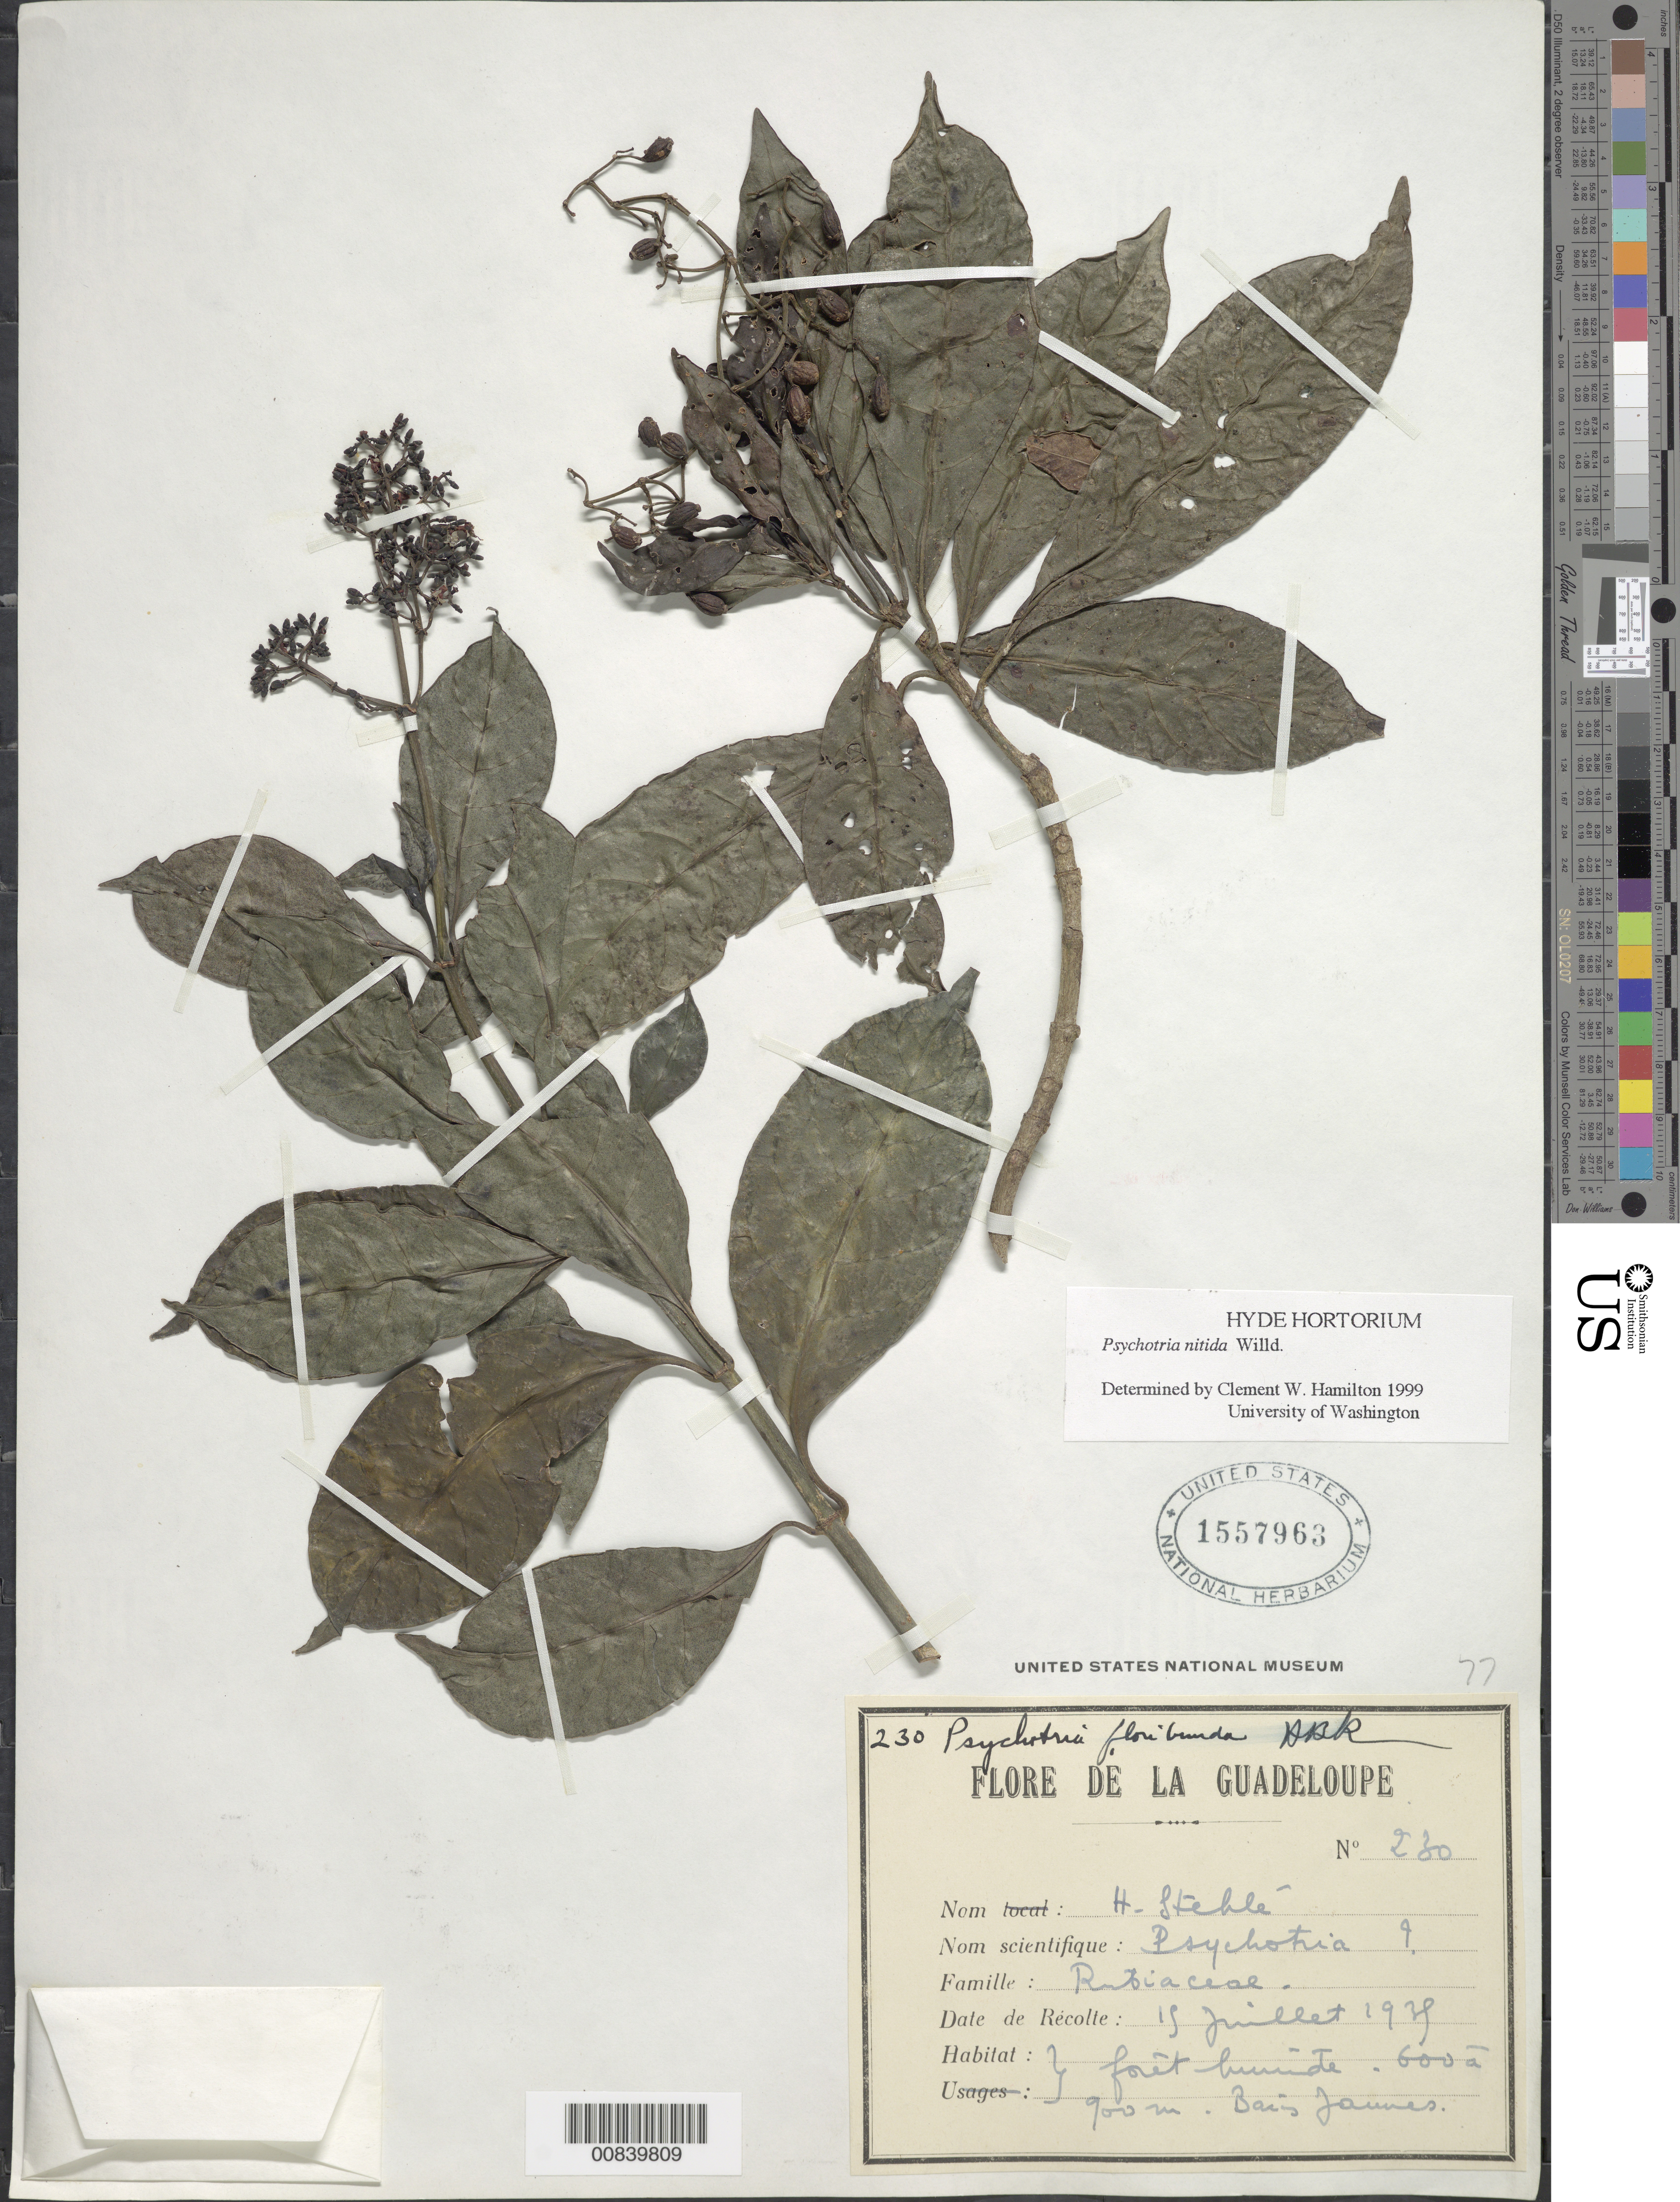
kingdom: Plantae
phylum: Tracheophyta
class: Magnoliopsida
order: Gentianales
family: Rubiaceae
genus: Psychotria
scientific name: Psychotria mapourioides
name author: DC.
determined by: Hamilton, C. W.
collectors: H. Stehlé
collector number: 230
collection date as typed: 15 Jul 1939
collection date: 1939-07-15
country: Guadeloupe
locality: Bains Jaunes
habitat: Forêt humide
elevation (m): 600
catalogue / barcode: US 1557963